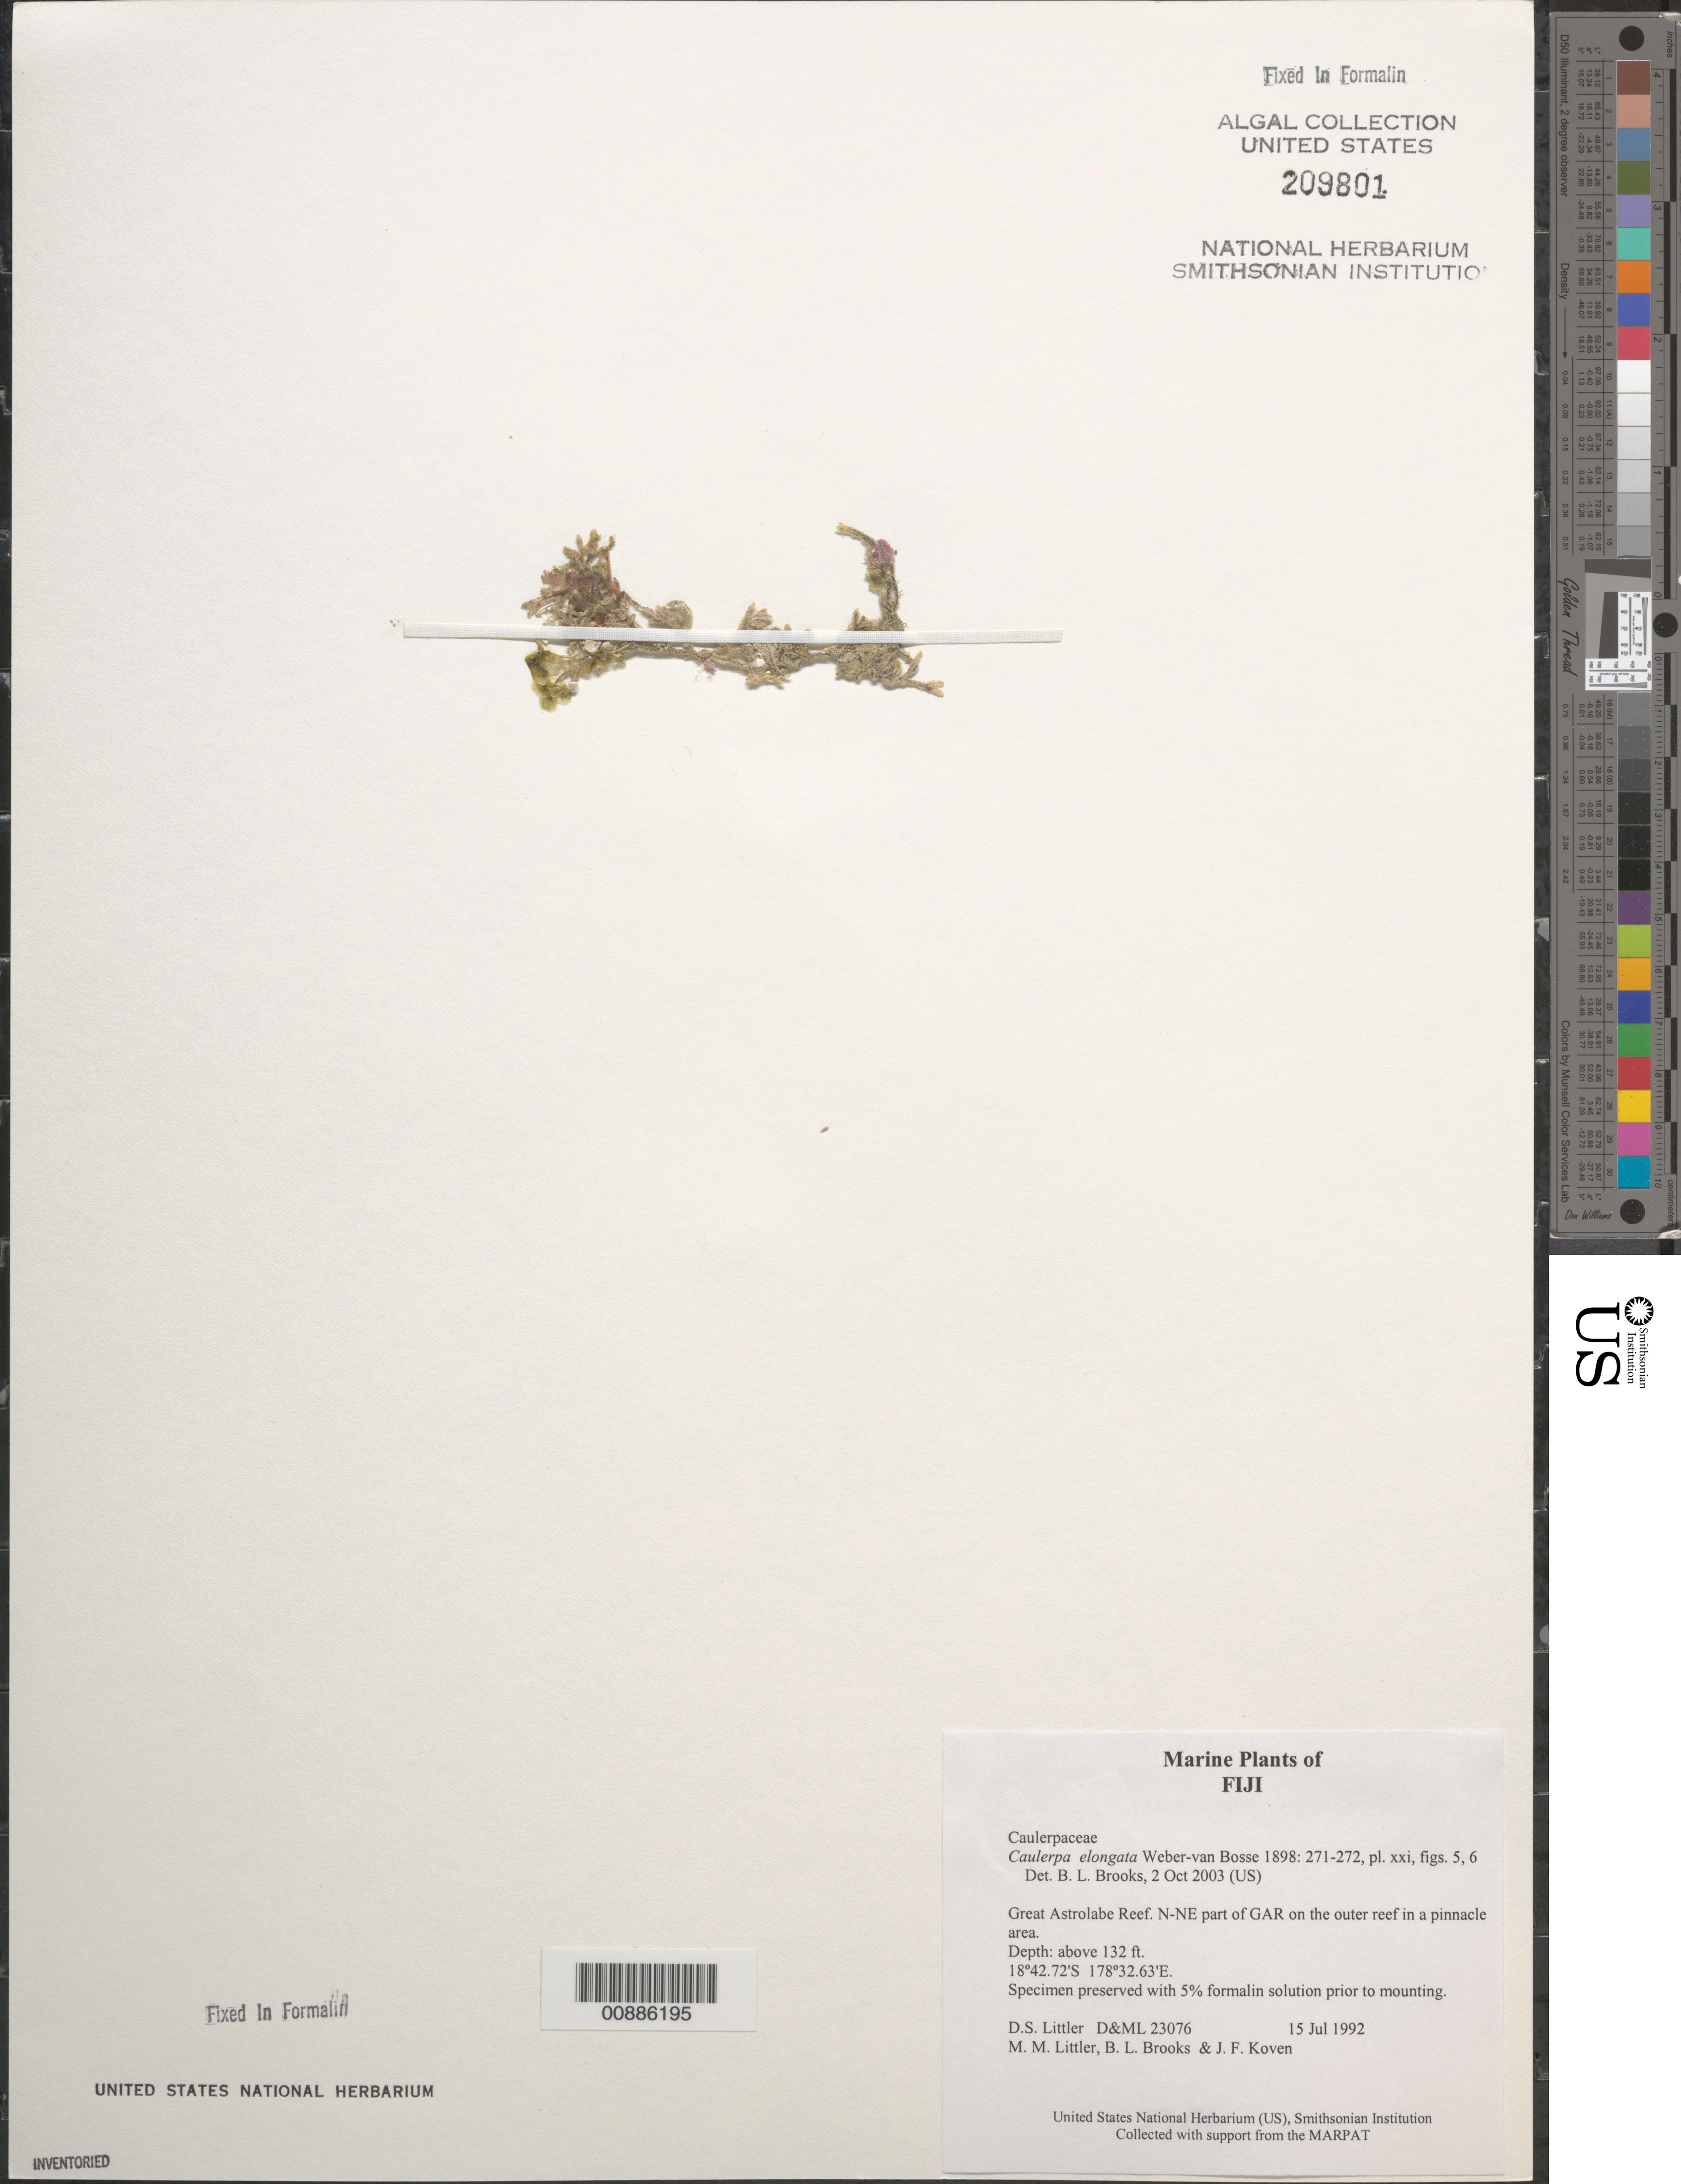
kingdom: Plantae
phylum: Chlorophyta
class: Ulvophyceae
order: Bryopsidales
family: Caulerpaceae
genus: Caulerpa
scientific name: Caulerpa elongata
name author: Weber Bosse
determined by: Brooks, B. L., (BOT), Smithsonian Institution - National Museum of Natural History (UNITED STATES)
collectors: D. S. Littler, M. M. Littler, B. Brooks & J. Koven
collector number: D&ML 23076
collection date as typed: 15 Jul 1992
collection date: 1992-07-15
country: Fiji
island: Great Astrolabe Reef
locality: Great Astrolabe Reef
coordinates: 18 42.72'S, 178 32.63'E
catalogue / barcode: US 209801